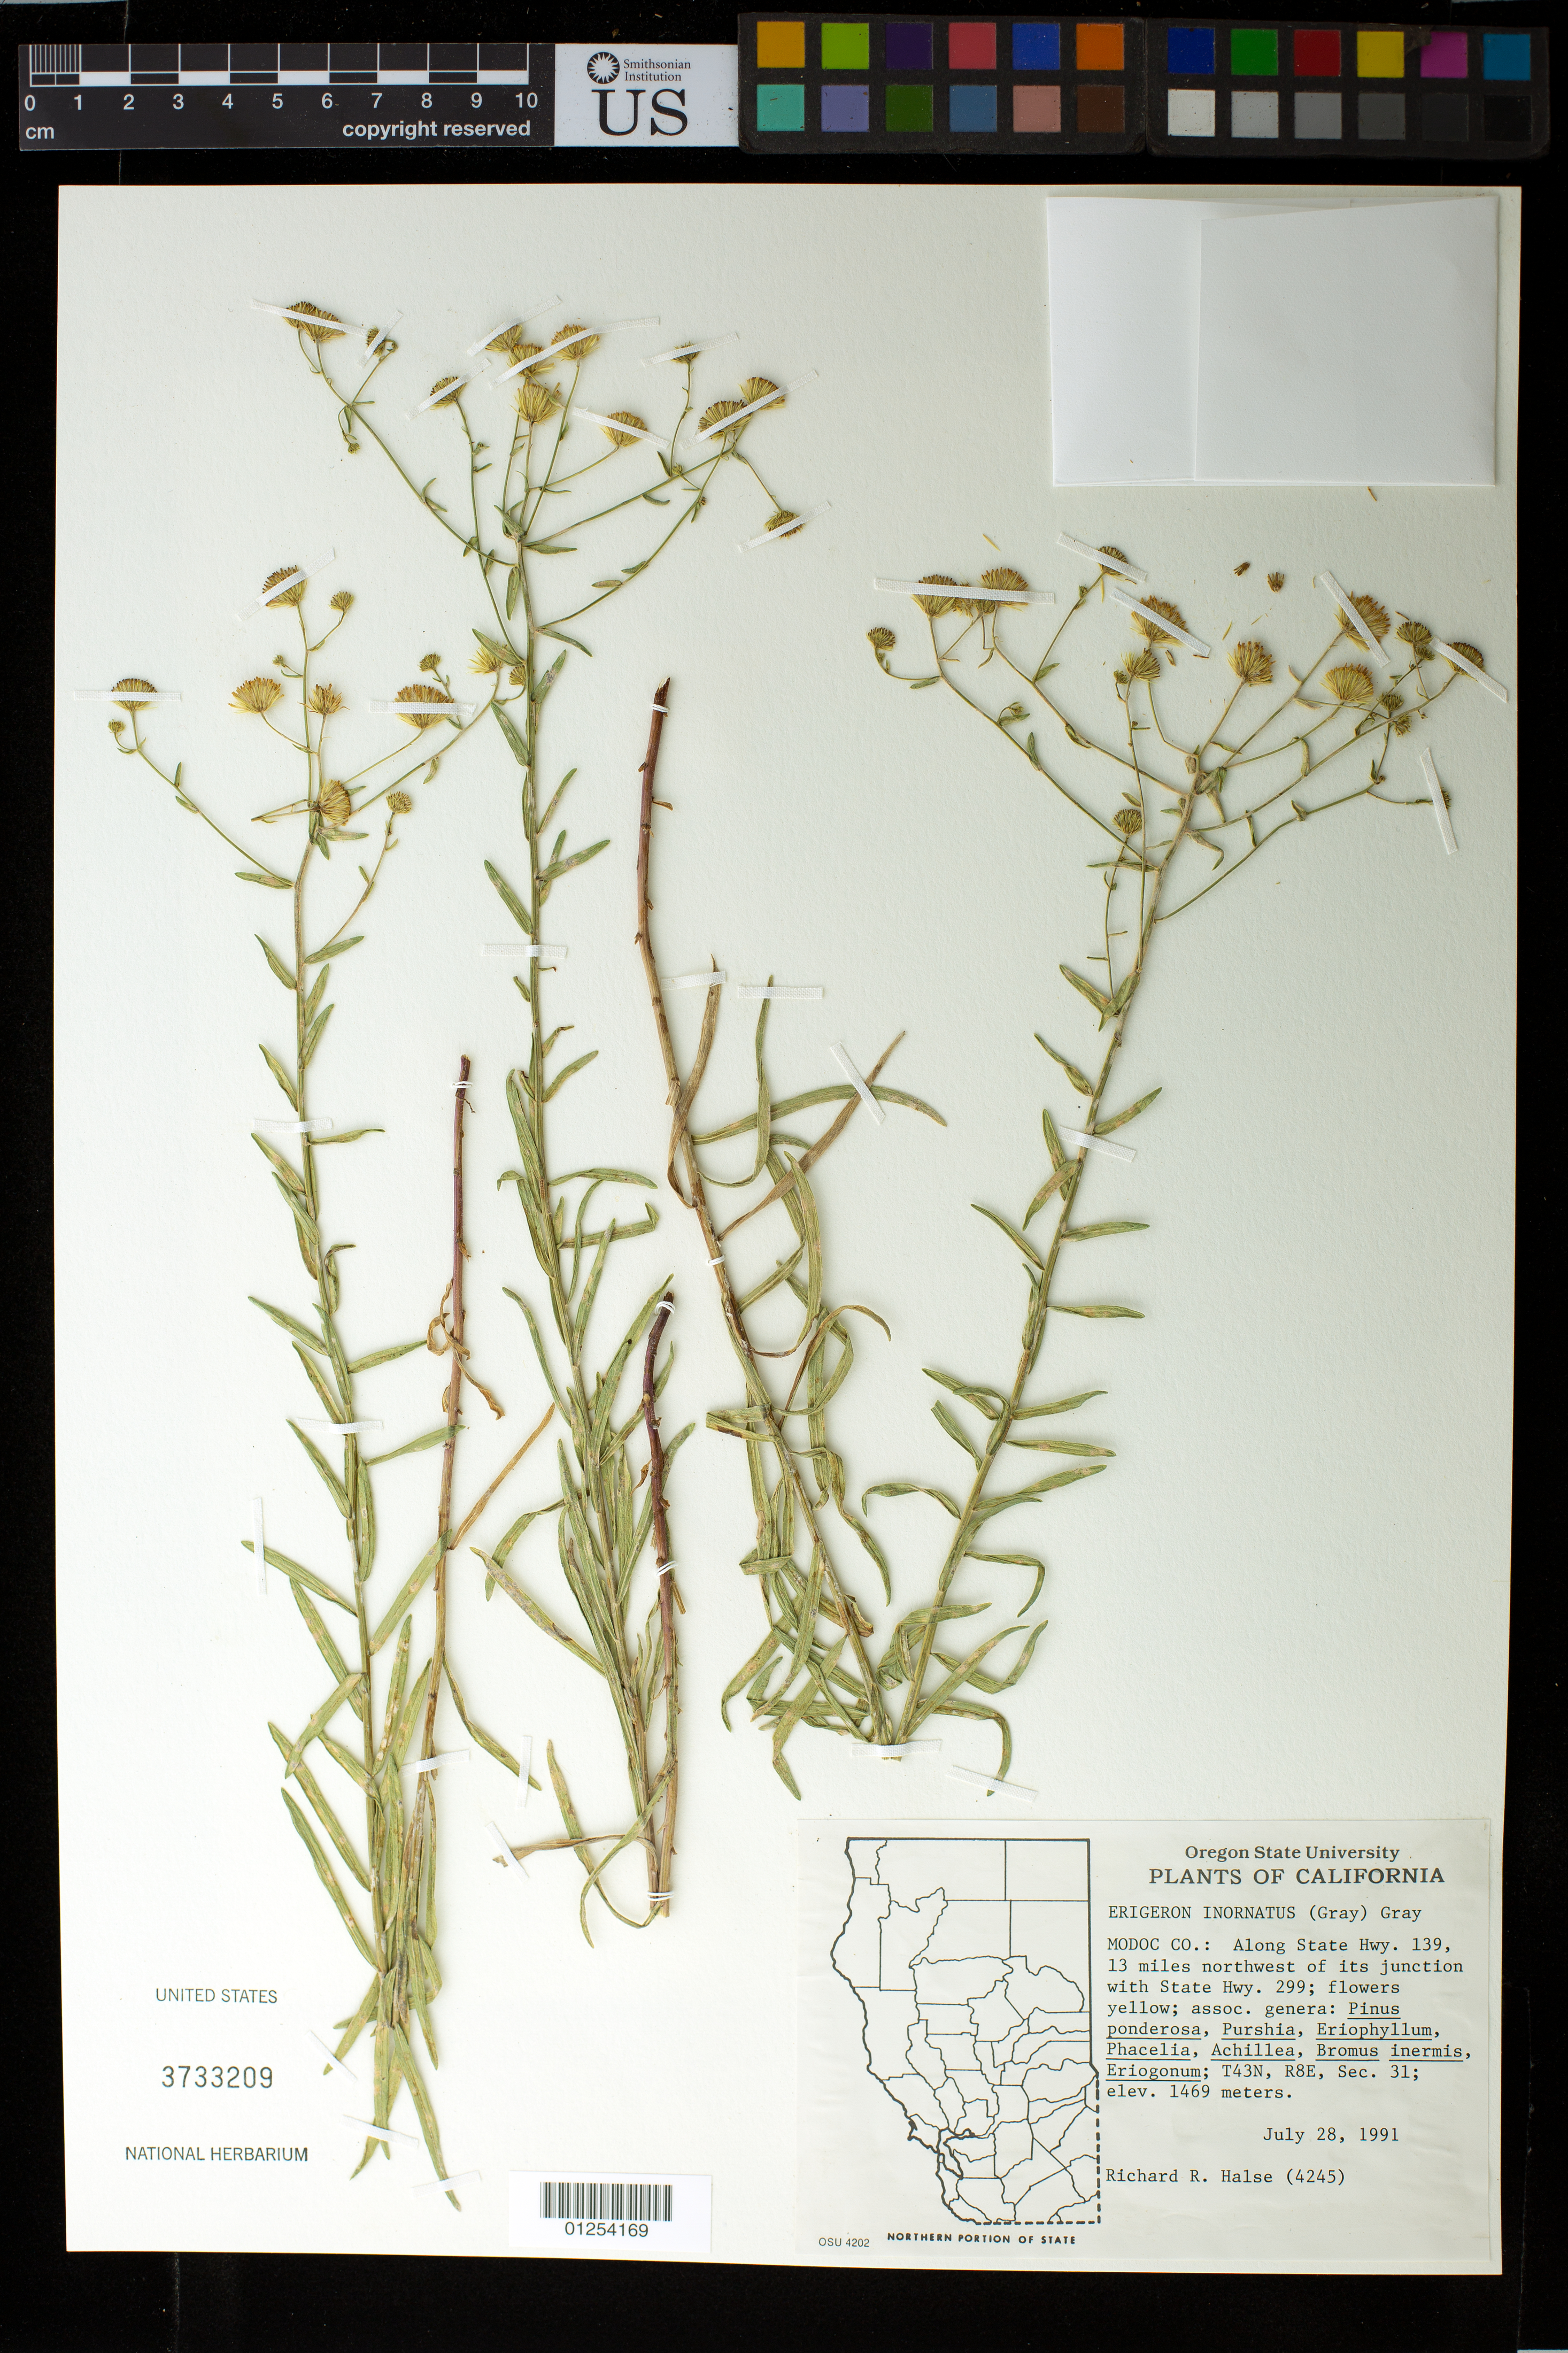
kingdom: Plantae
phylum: Tracheophyta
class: Magnoliopsida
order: Asterales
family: Asteraceae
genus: Erigeron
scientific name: Erigeron inornatus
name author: (A. Gray) A. Gray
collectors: R. Halse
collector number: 4245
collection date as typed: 28 Jul 1991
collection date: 1991-07-28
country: United States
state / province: California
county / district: Modoc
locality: Along State Hwy 139, 13 mi NW of its junction with State Hwy 299. T43N, R8E, Sec. 31.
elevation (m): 1469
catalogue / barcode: US 3733209